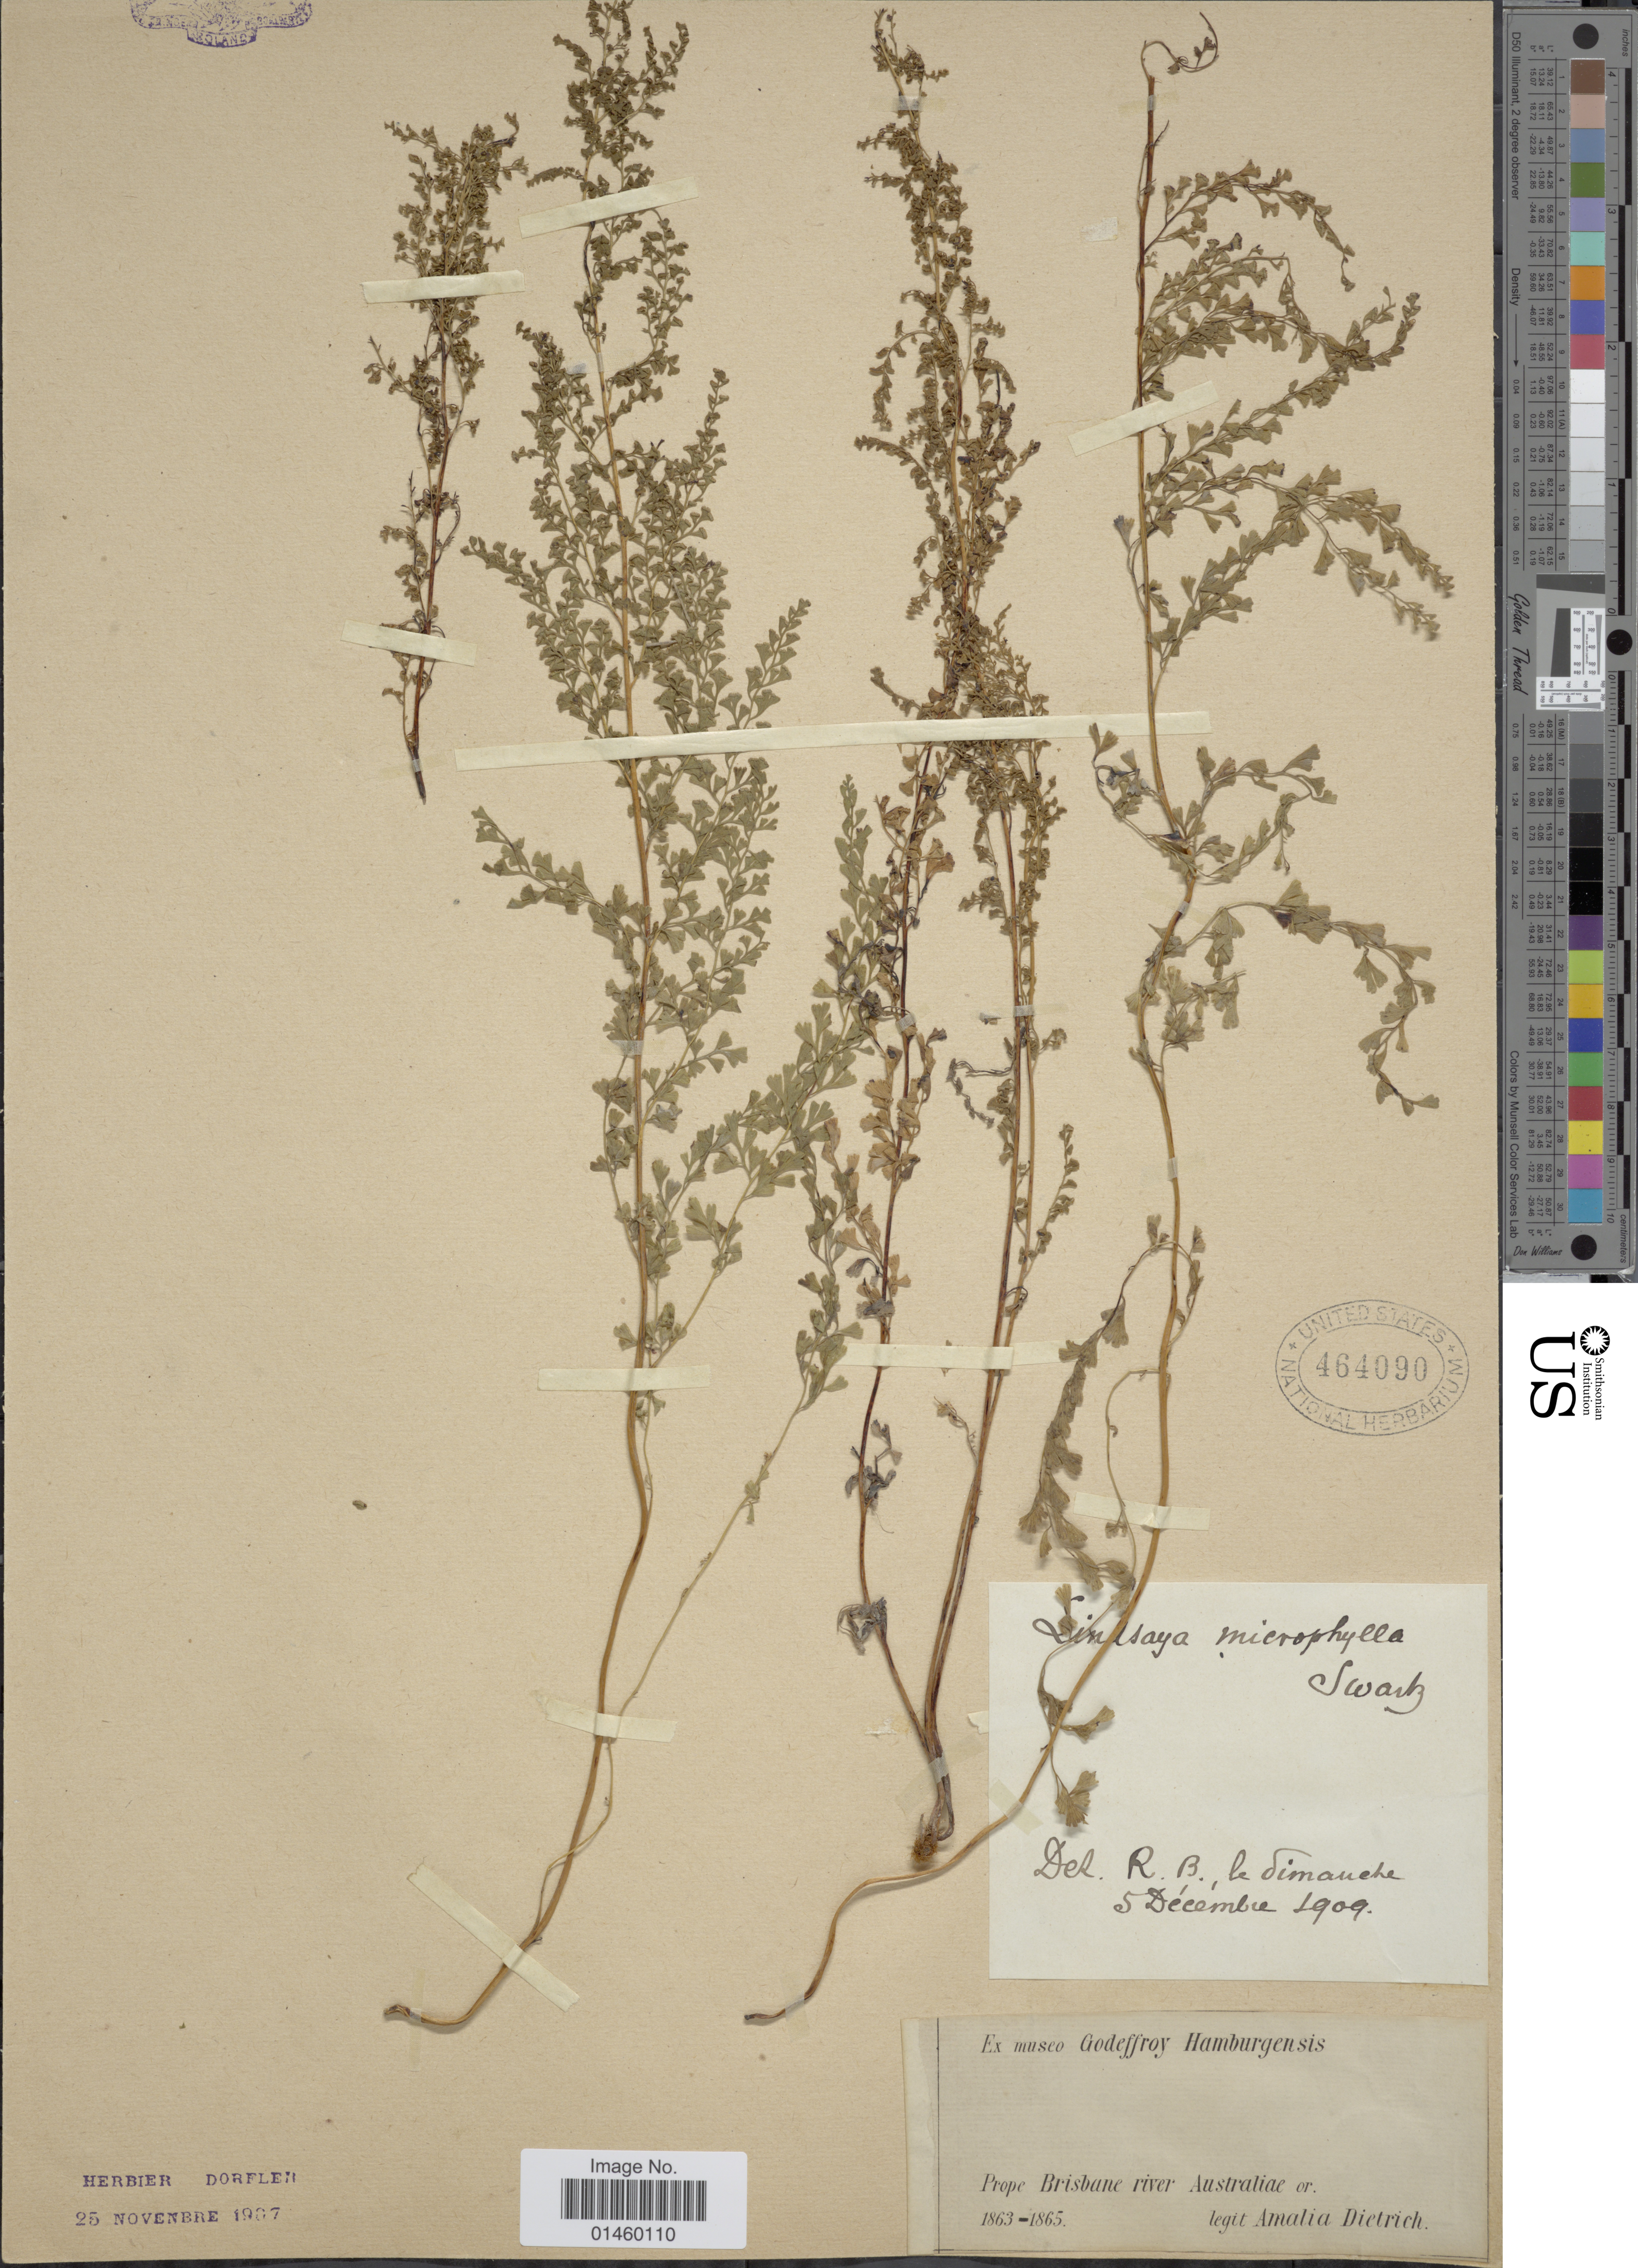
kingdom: Plantae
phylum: Tracheophyta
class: Polypodiopsida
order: Polypodiales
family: Lindsaeaceae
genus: Lindsaea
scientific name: Lindsaea microphylla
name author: Sw.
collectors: A. Dietrich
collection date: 1863/1865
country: Australia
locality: Prope Brisbane river. Australiae or.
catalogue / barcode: US 464090